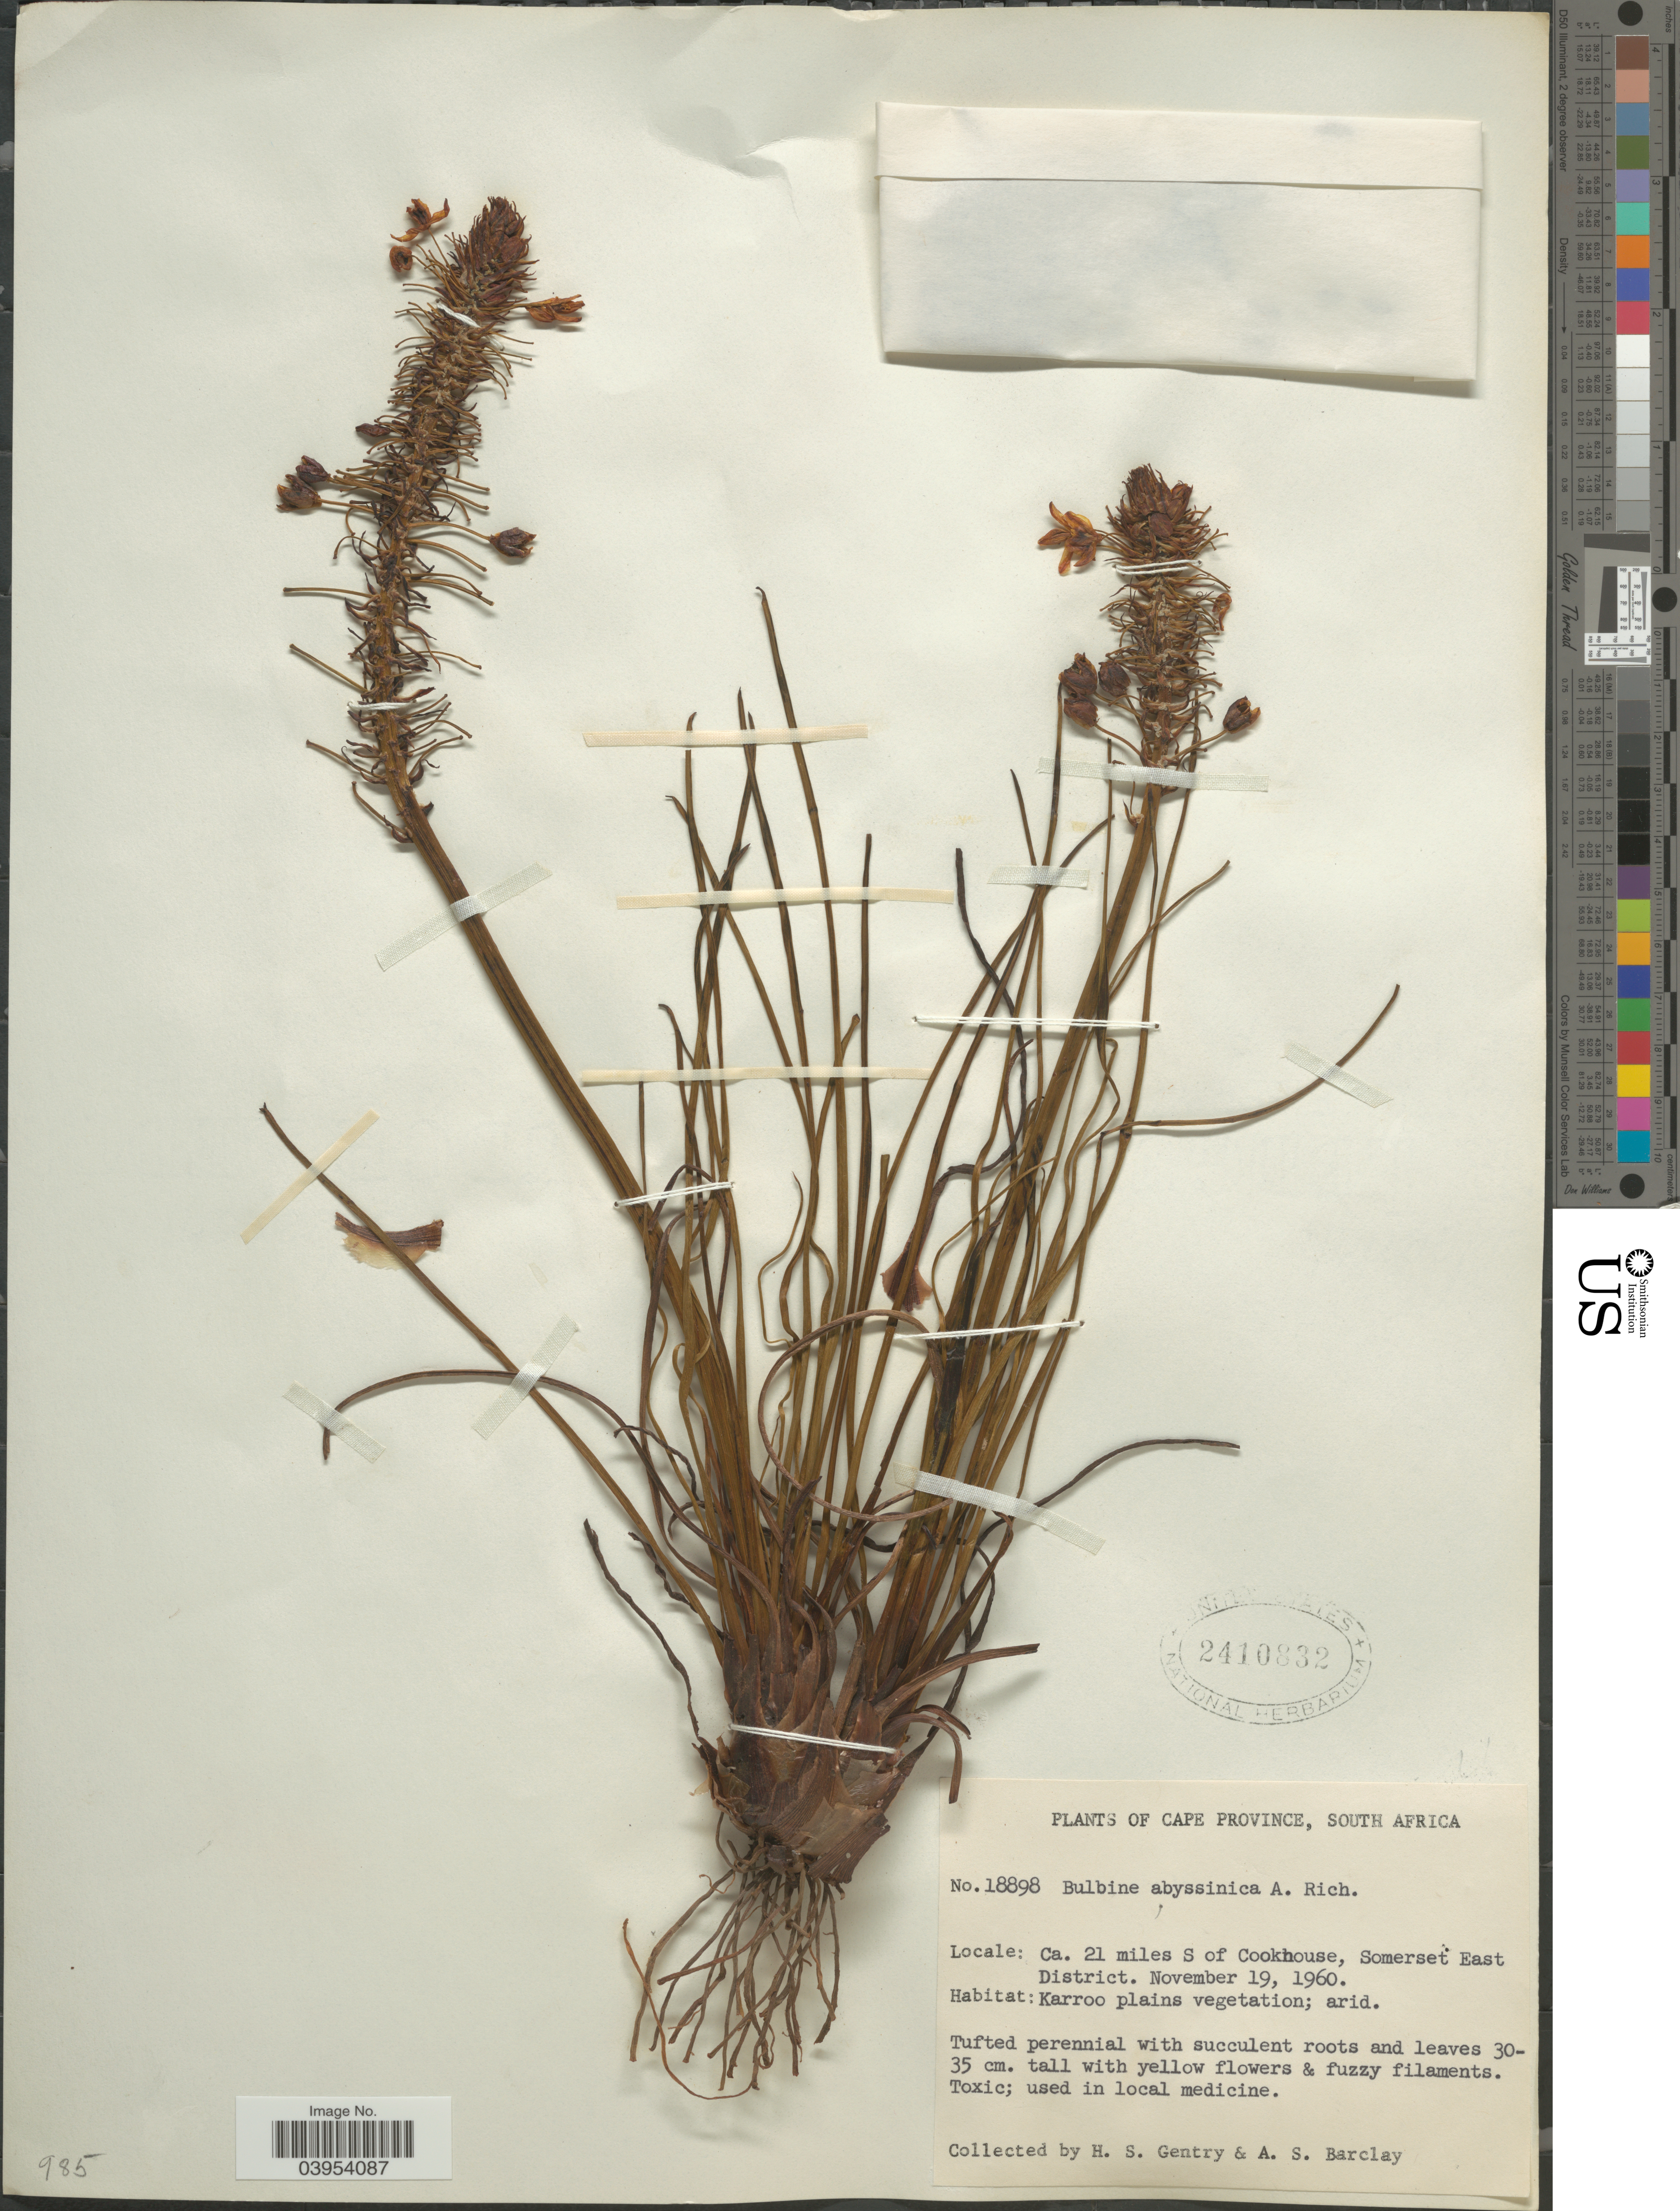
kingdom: Plantae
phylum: Tracheophyta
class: Liliopsida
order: Asparagales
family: Asphodelaceae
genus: Bulbine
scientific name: Bulbine abyssinica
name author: A. Rich.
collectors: H. S. Gentry & A. S. Barclay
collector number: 18898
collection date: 1960-11-19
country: South Africa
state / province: Eastern Cape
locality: Ca. 21 miles S of Cookhouse, Somerset East District.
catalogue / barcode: US 2410832